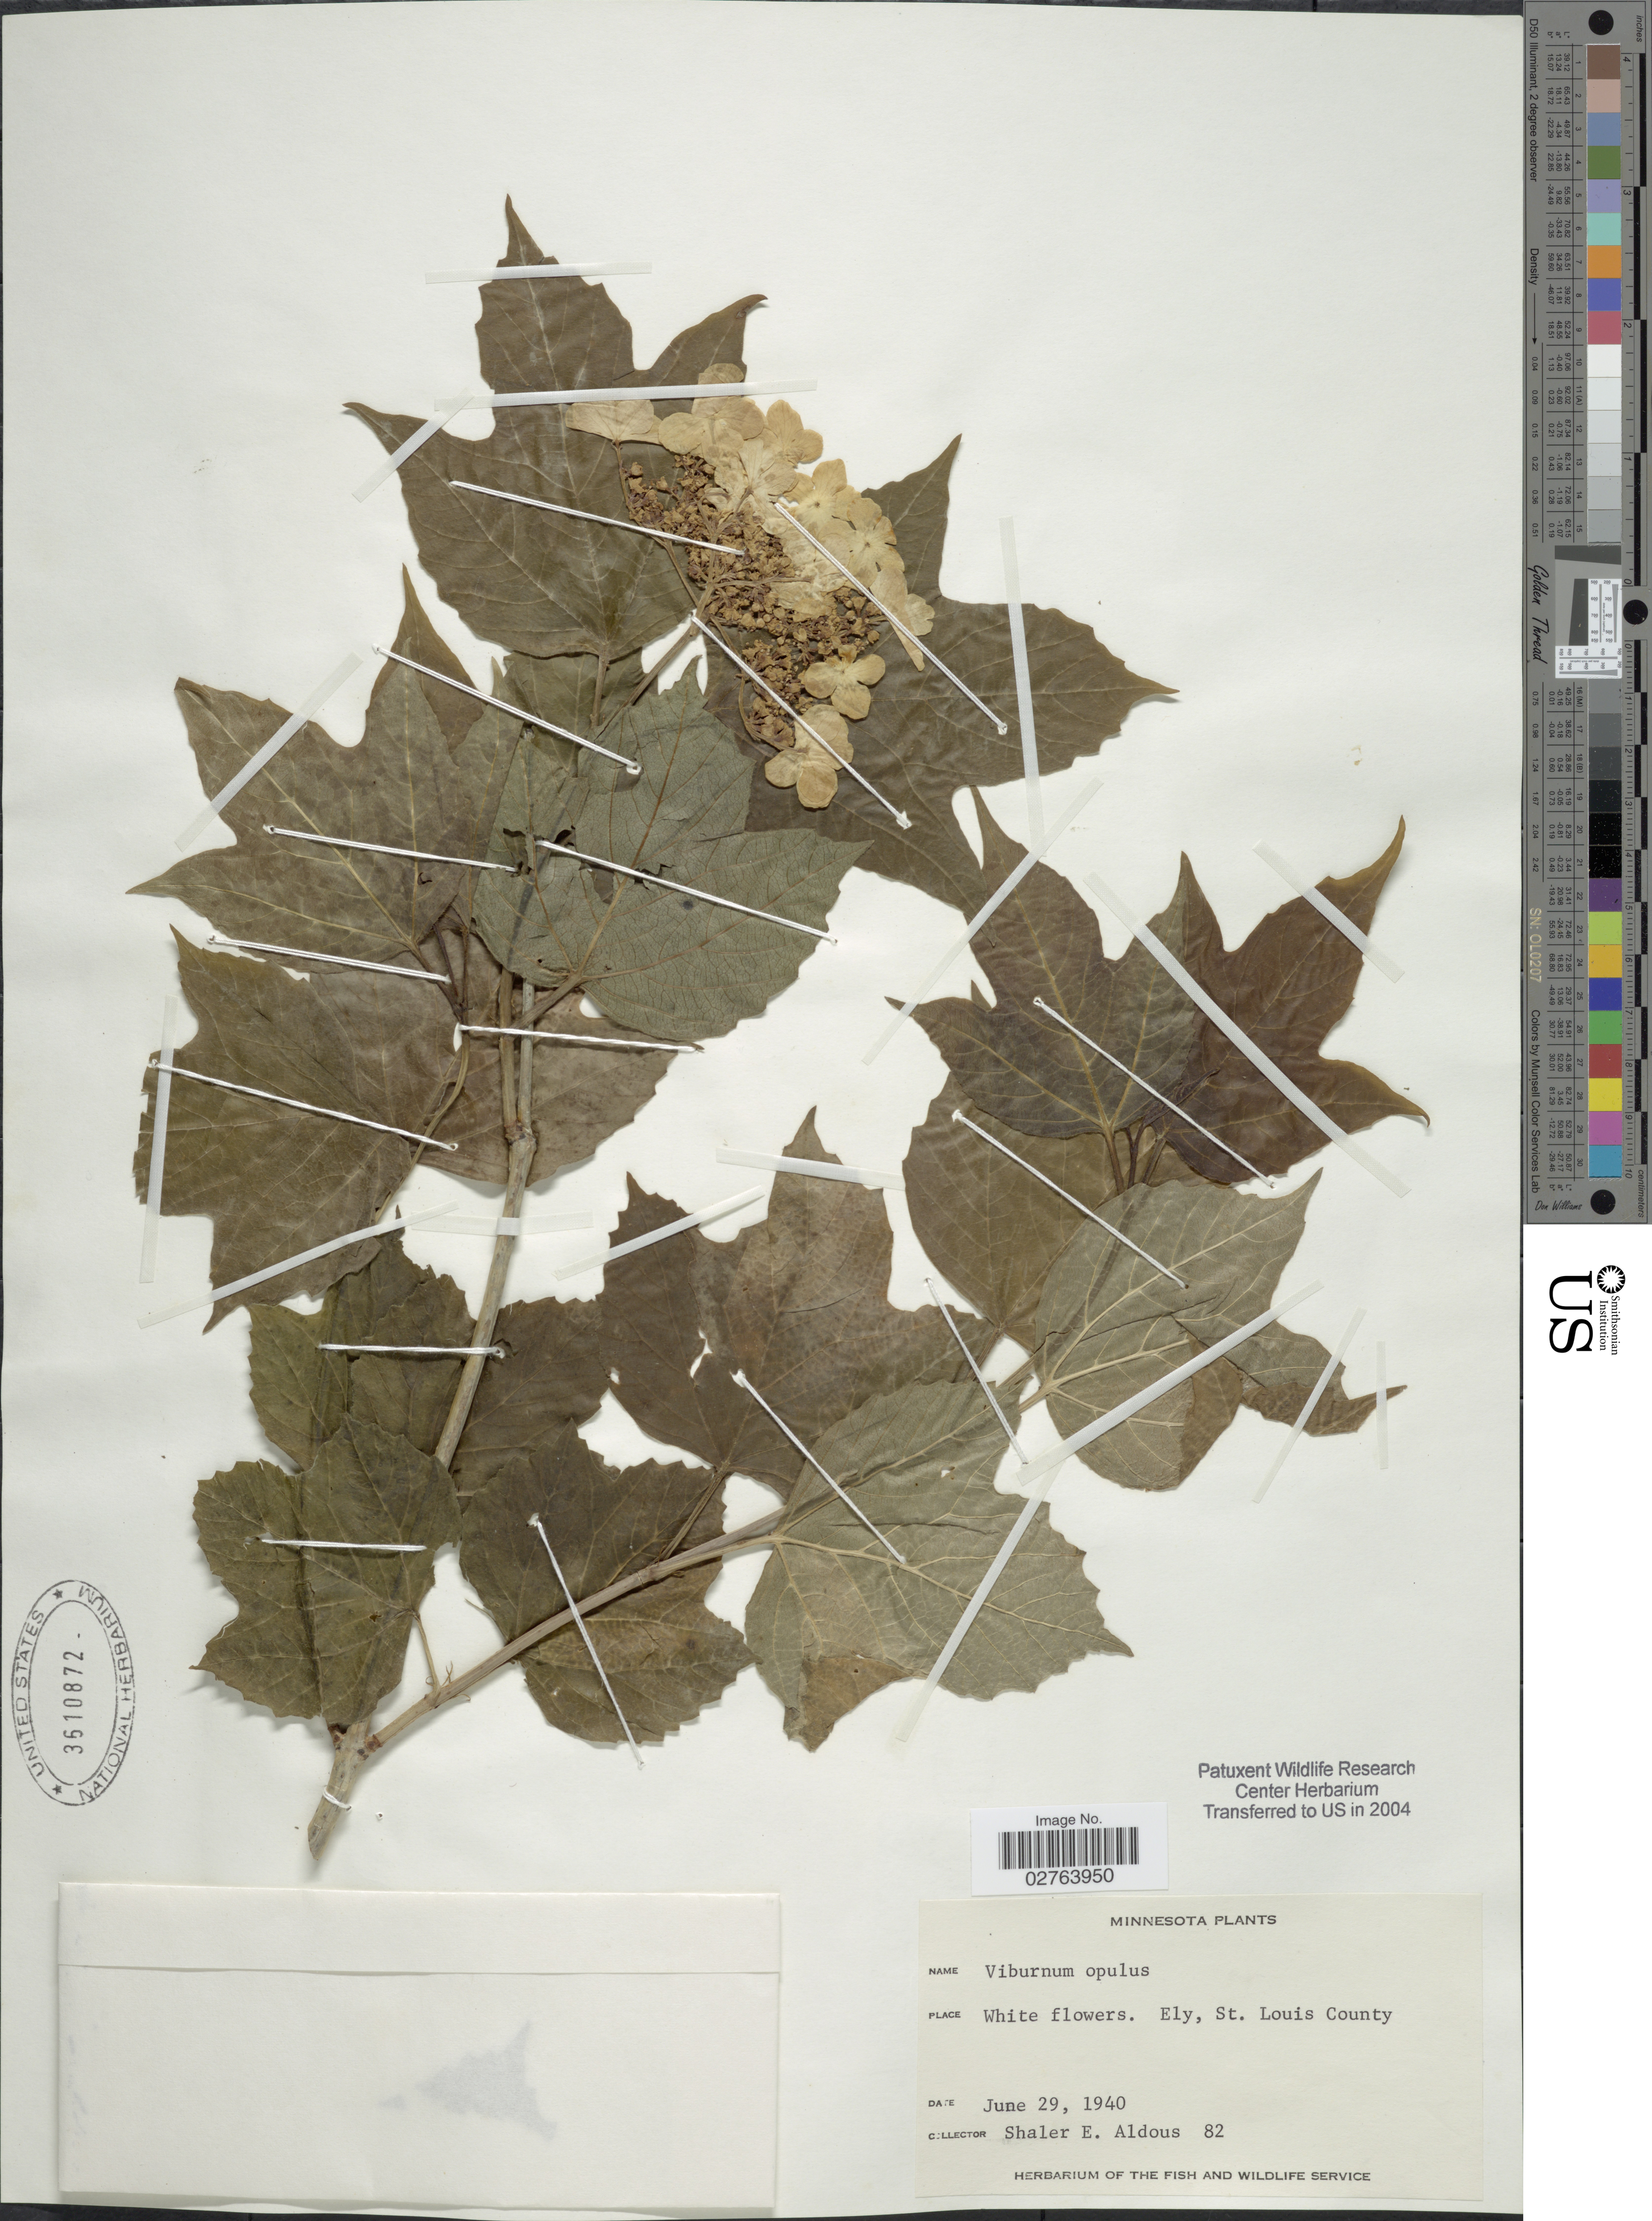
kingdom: Plantae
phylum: Tracheophyta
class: Magnoliopsida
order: Dipsacales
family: Viburnaceae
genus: Viburnum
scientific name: Viburnum opulus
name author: L.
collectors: S. Aldous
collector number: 82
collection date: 1940-06-29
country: United States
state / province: Minnesota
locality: Ely, St. Louis County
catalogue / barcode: US 3610872